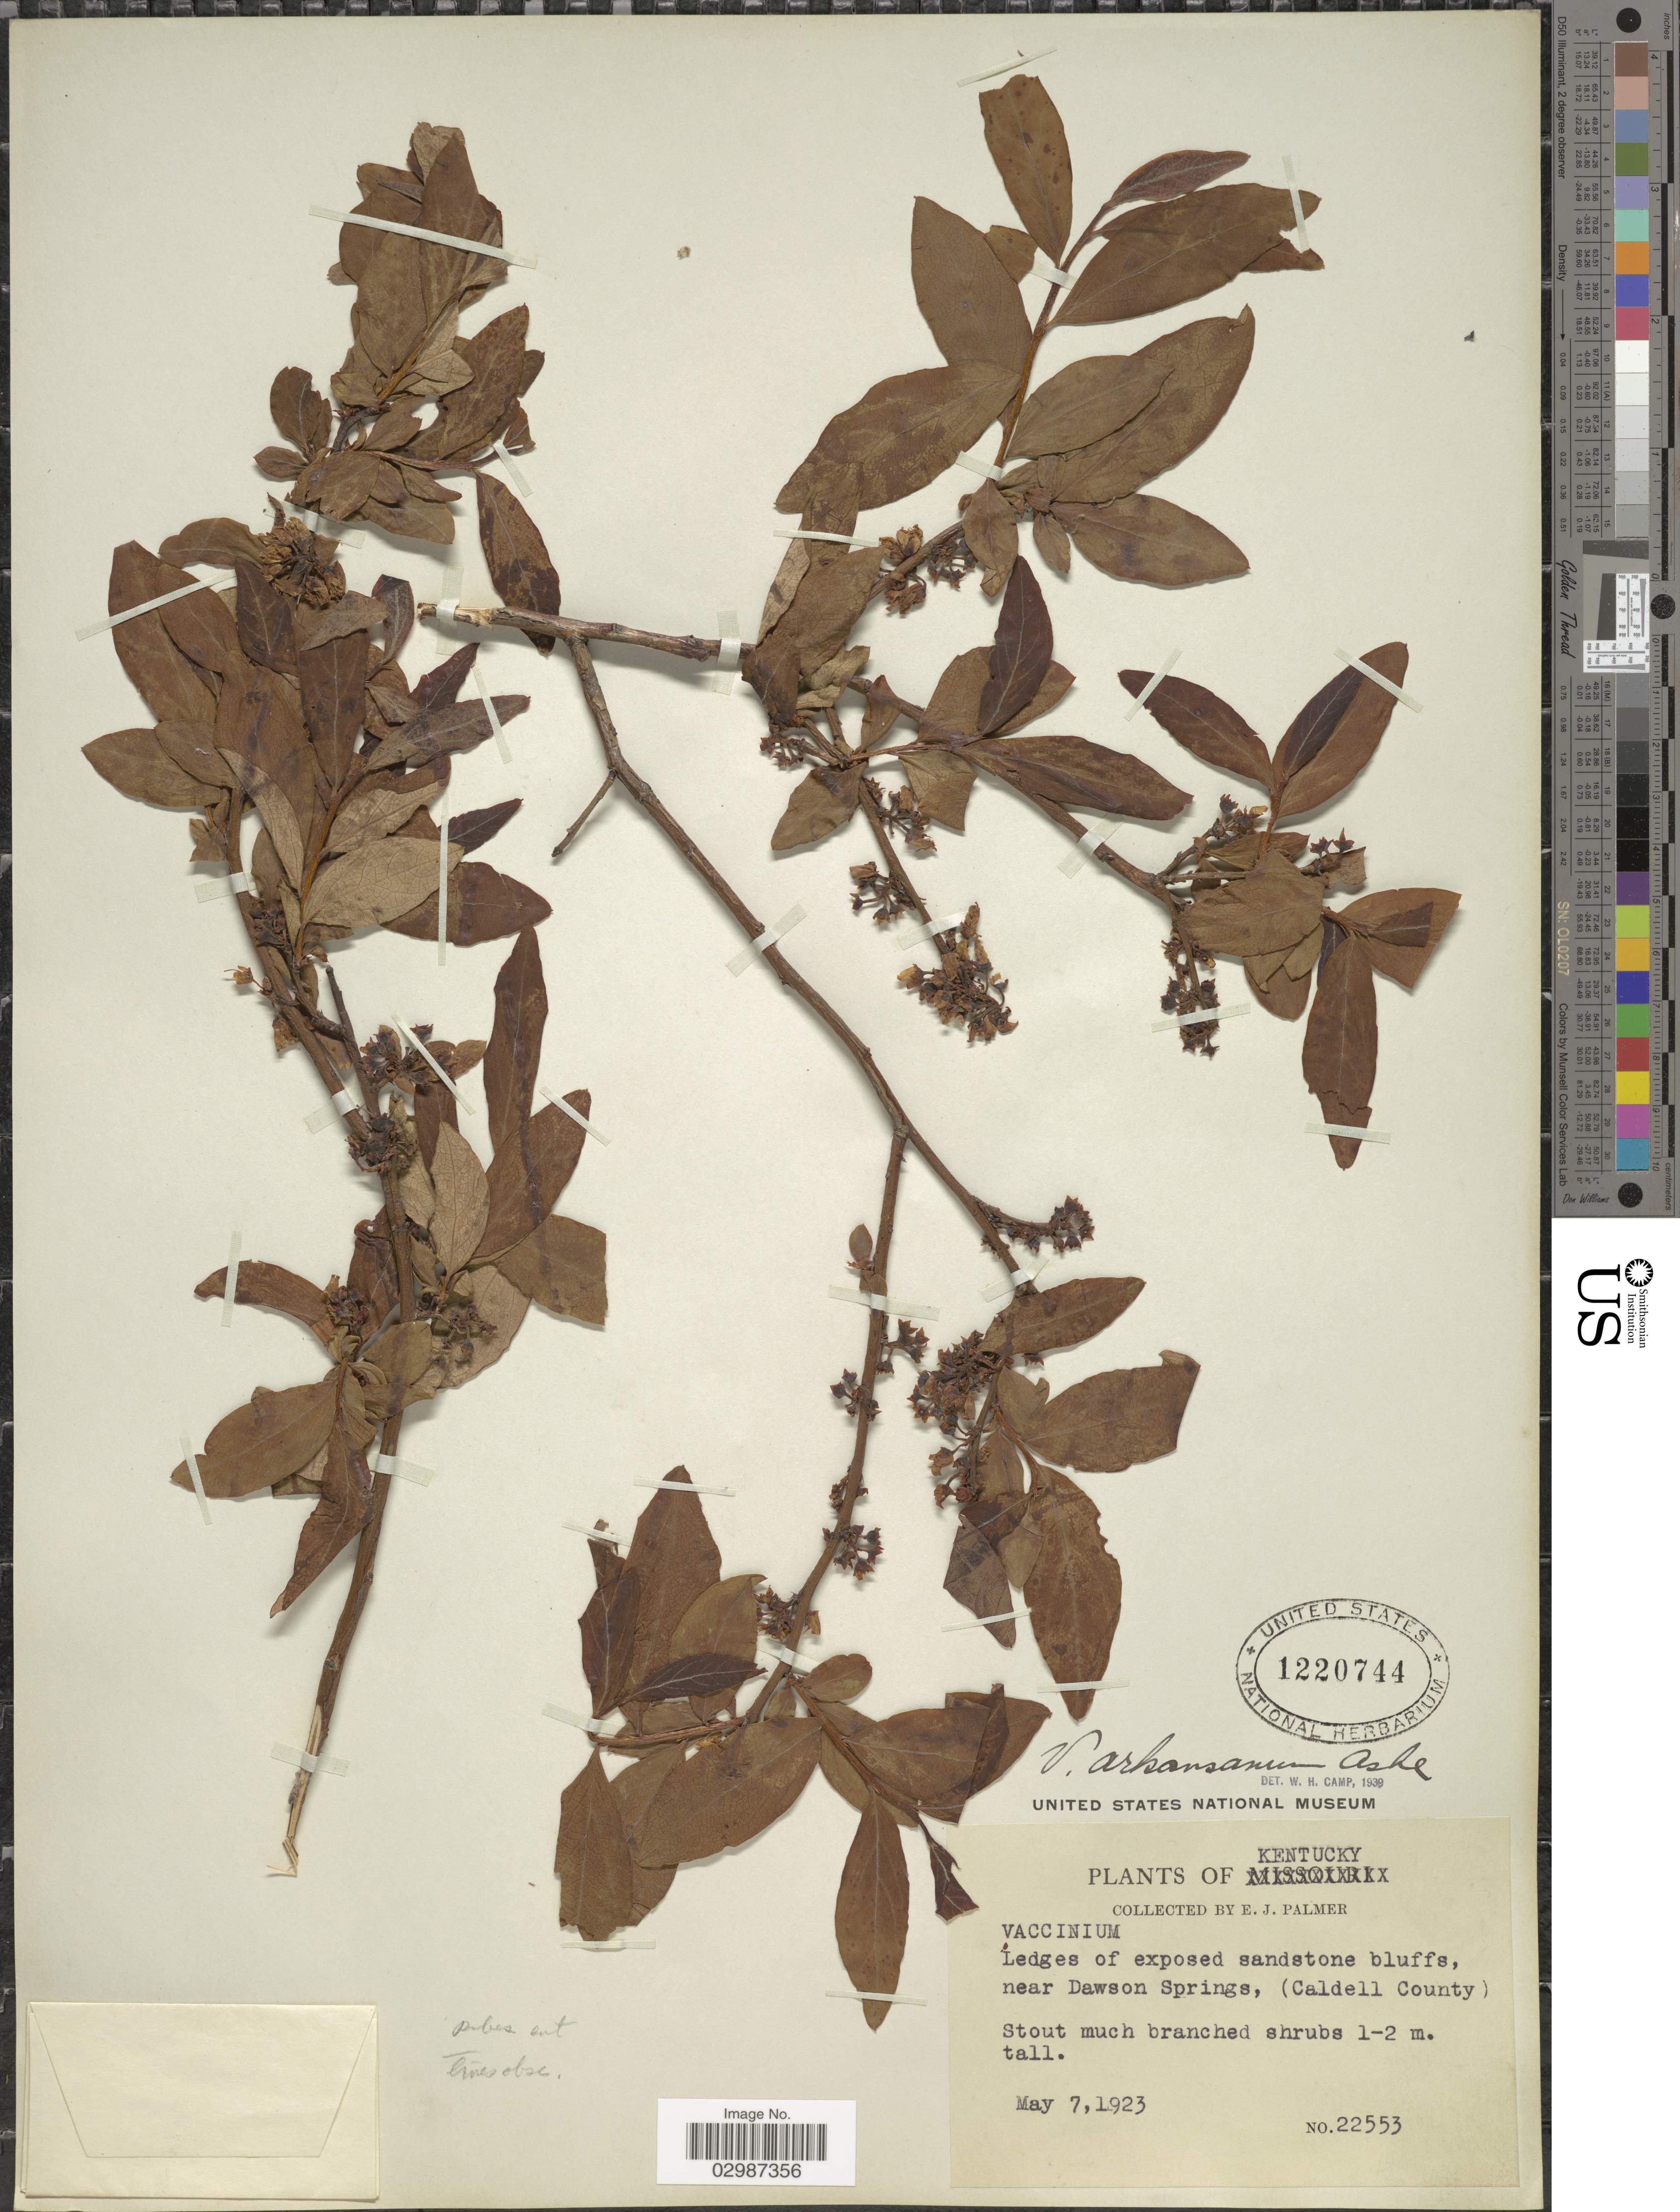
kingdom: Plantae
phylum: Tracheophyta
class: Magnoliopsida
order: Ericales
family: Ericaceae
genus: Vaccinium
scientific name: Vaccinium arkansanum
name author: Ashe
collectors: E. J. Palmer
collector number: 22553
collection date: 1923-05-07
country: United States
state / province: Kentucky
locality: Ledges of exposed sandstone bluffs, near Dawson Springs (Caldell County).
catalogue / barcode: US 1220744